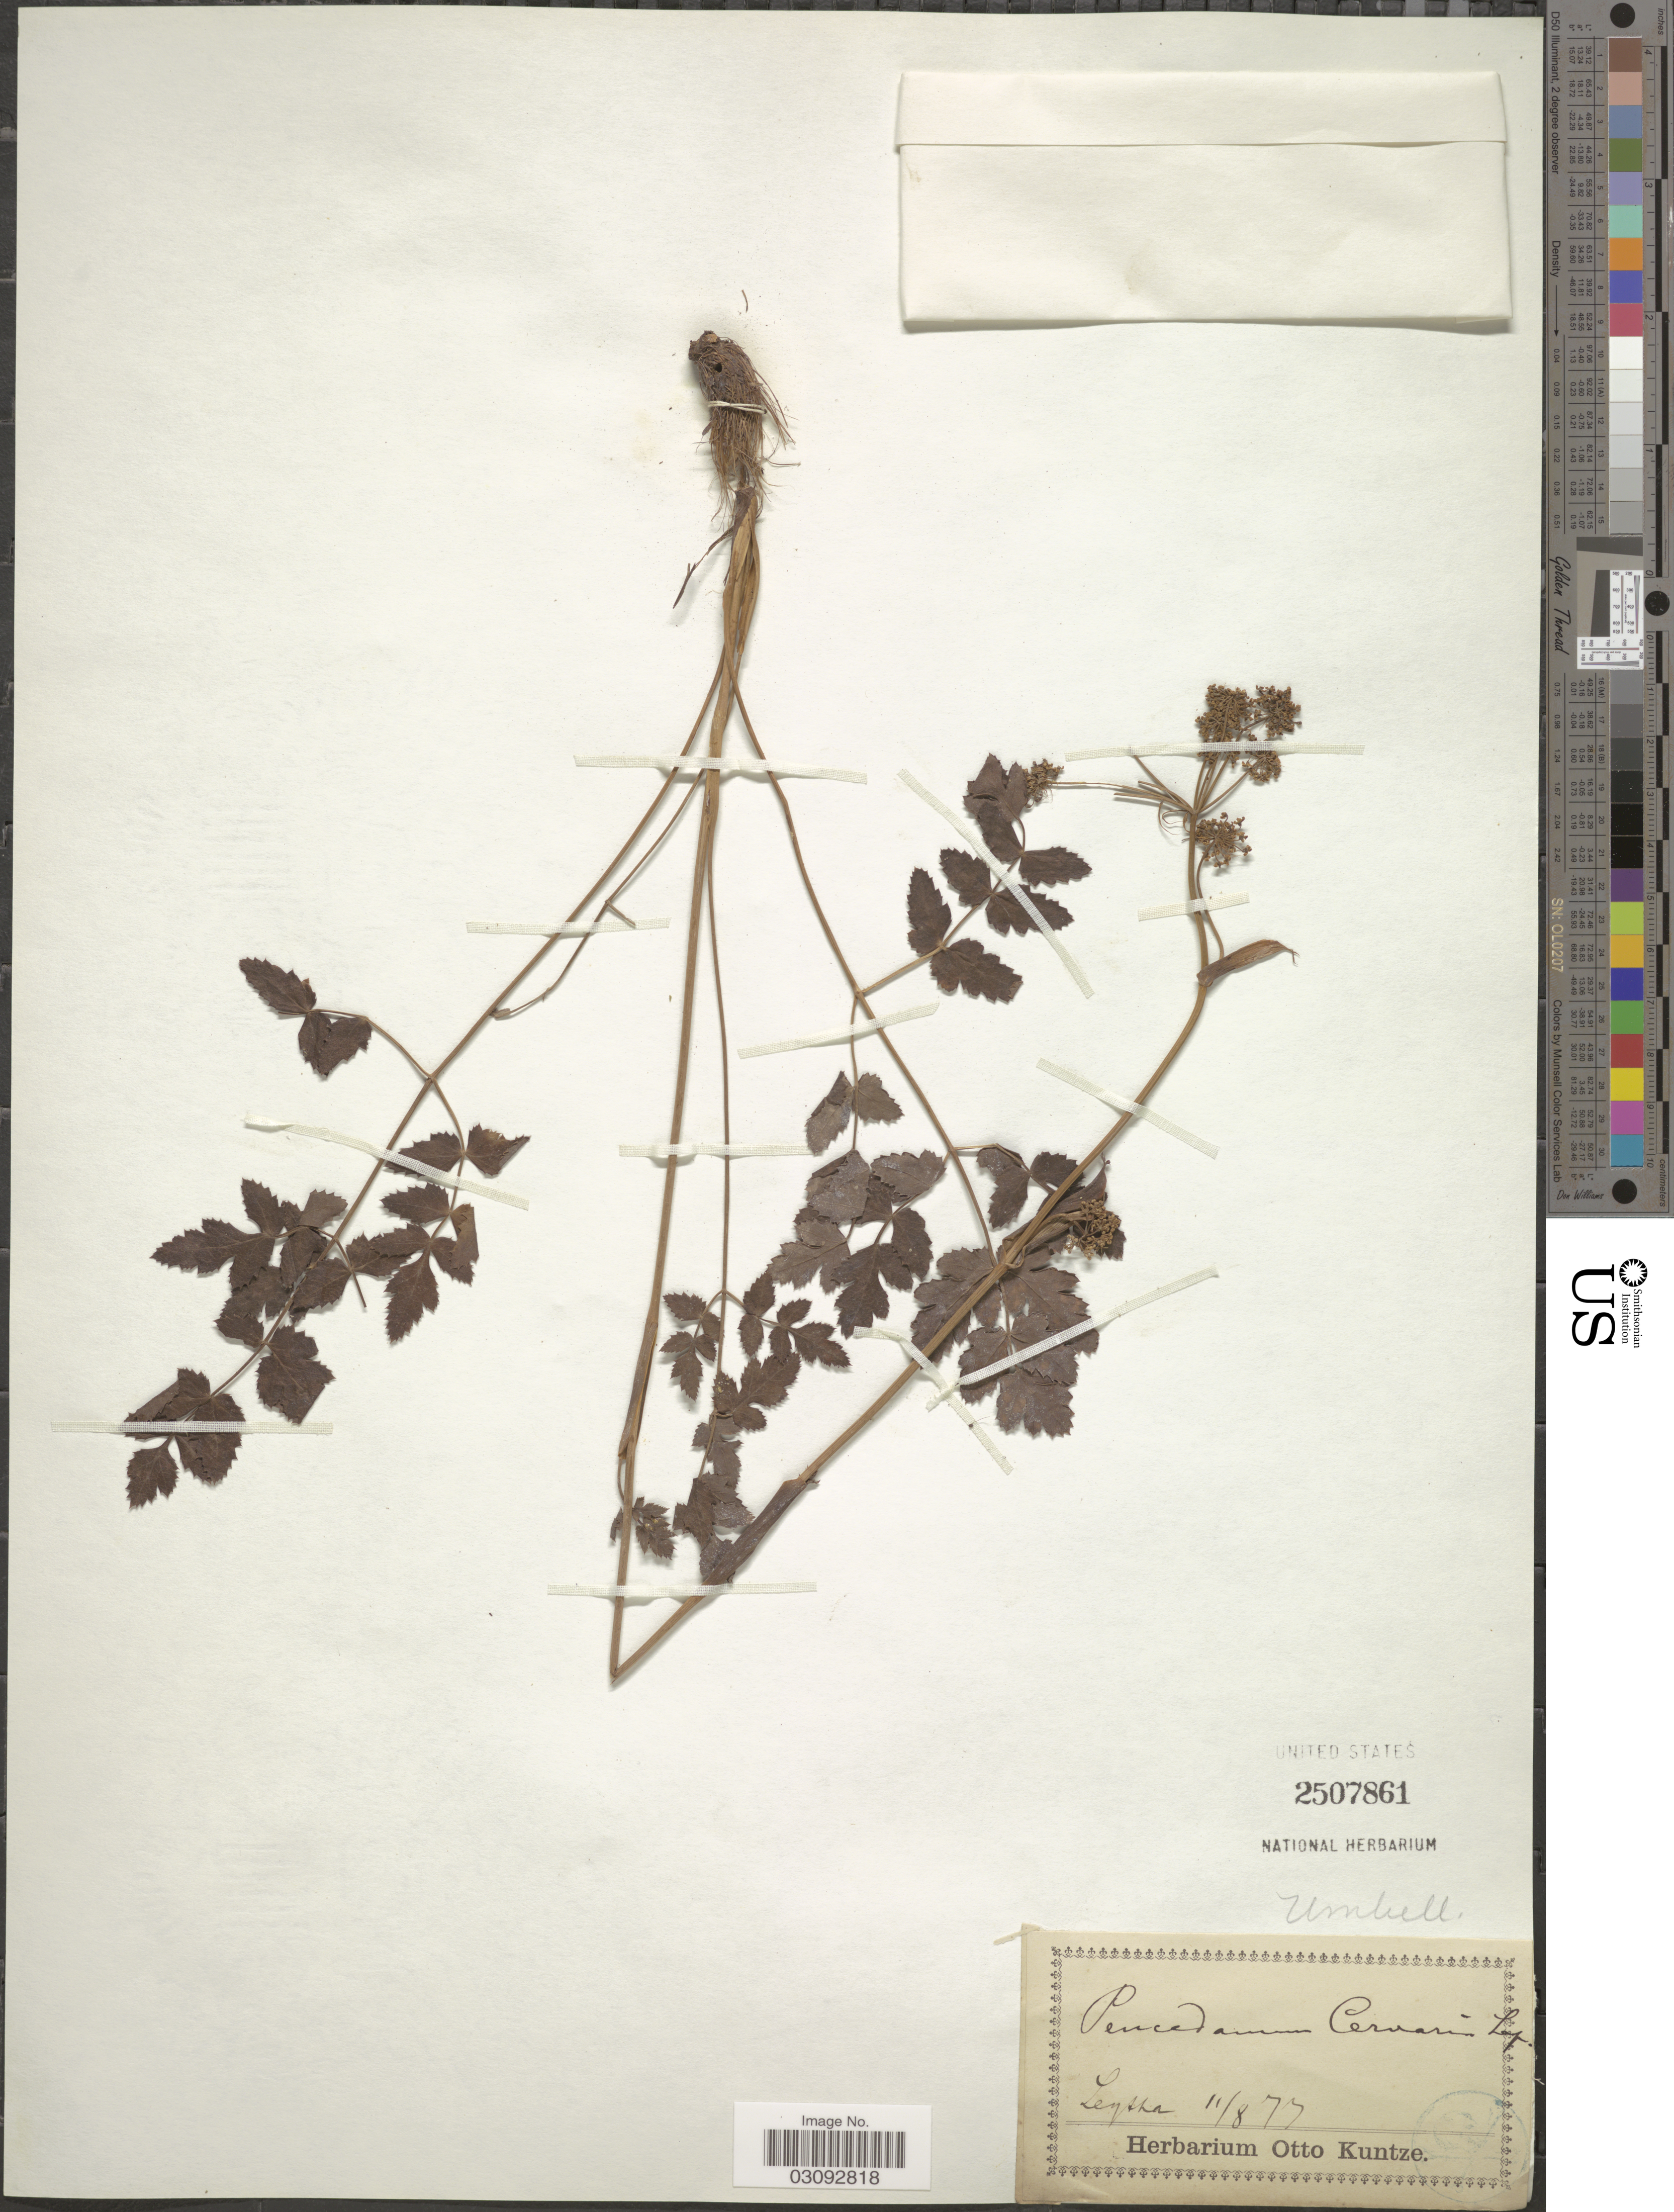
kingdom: Plantae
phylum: Tracheophyta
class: Magnoliopsida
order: Apiales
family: Apiaceae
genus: Peucedanum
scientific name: Peucedanum cervaria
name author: (L.) Cusson ex Lapeyr.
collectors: ex herb. Otto Kuntze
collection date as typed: Transcribed d/m/y: 11/8/77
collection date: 1877-08-11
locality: Leytha [interpreted].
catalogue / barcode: US 2507861